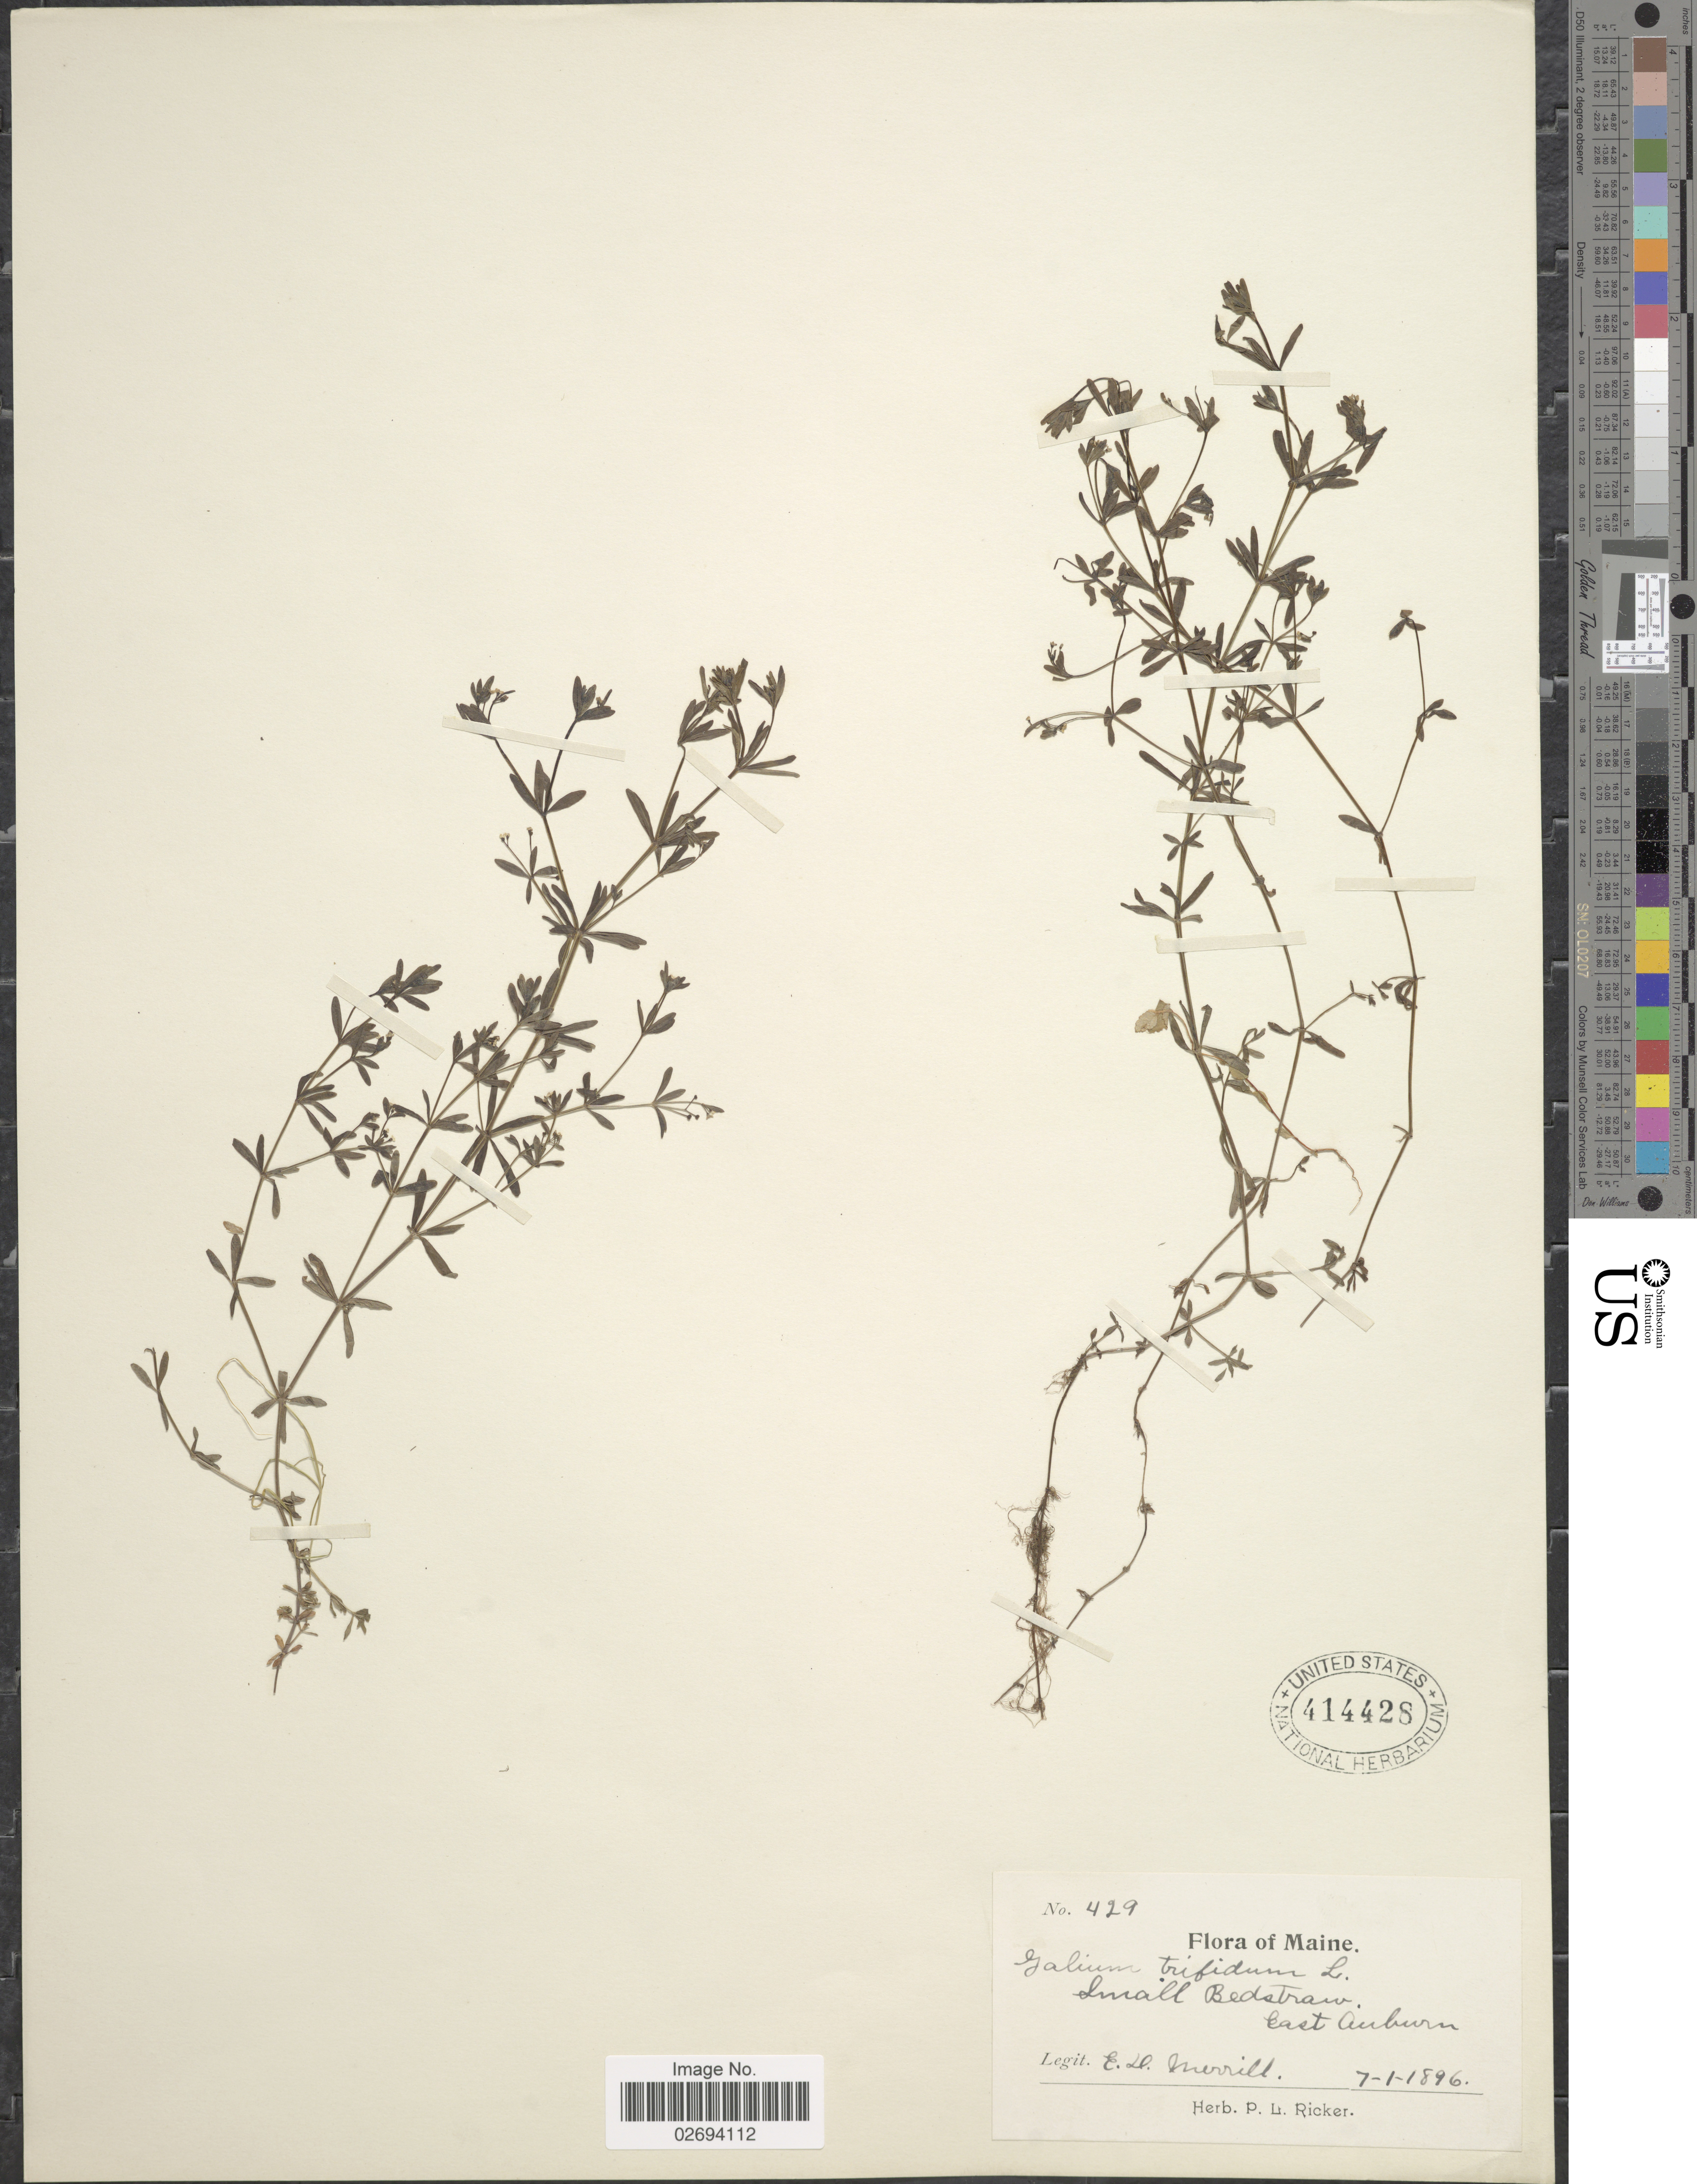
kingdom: Plantae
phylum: Tracheophyta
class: Magnoliopsida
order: Gentianales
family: Rubiaceae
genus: Galium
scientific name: Galium trifidum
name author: L.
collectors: E. D. Merrill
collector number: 429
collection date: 1896-01-07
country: United States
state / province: Maine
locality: Small bedstrem, East Auburn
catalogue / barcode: US 414428